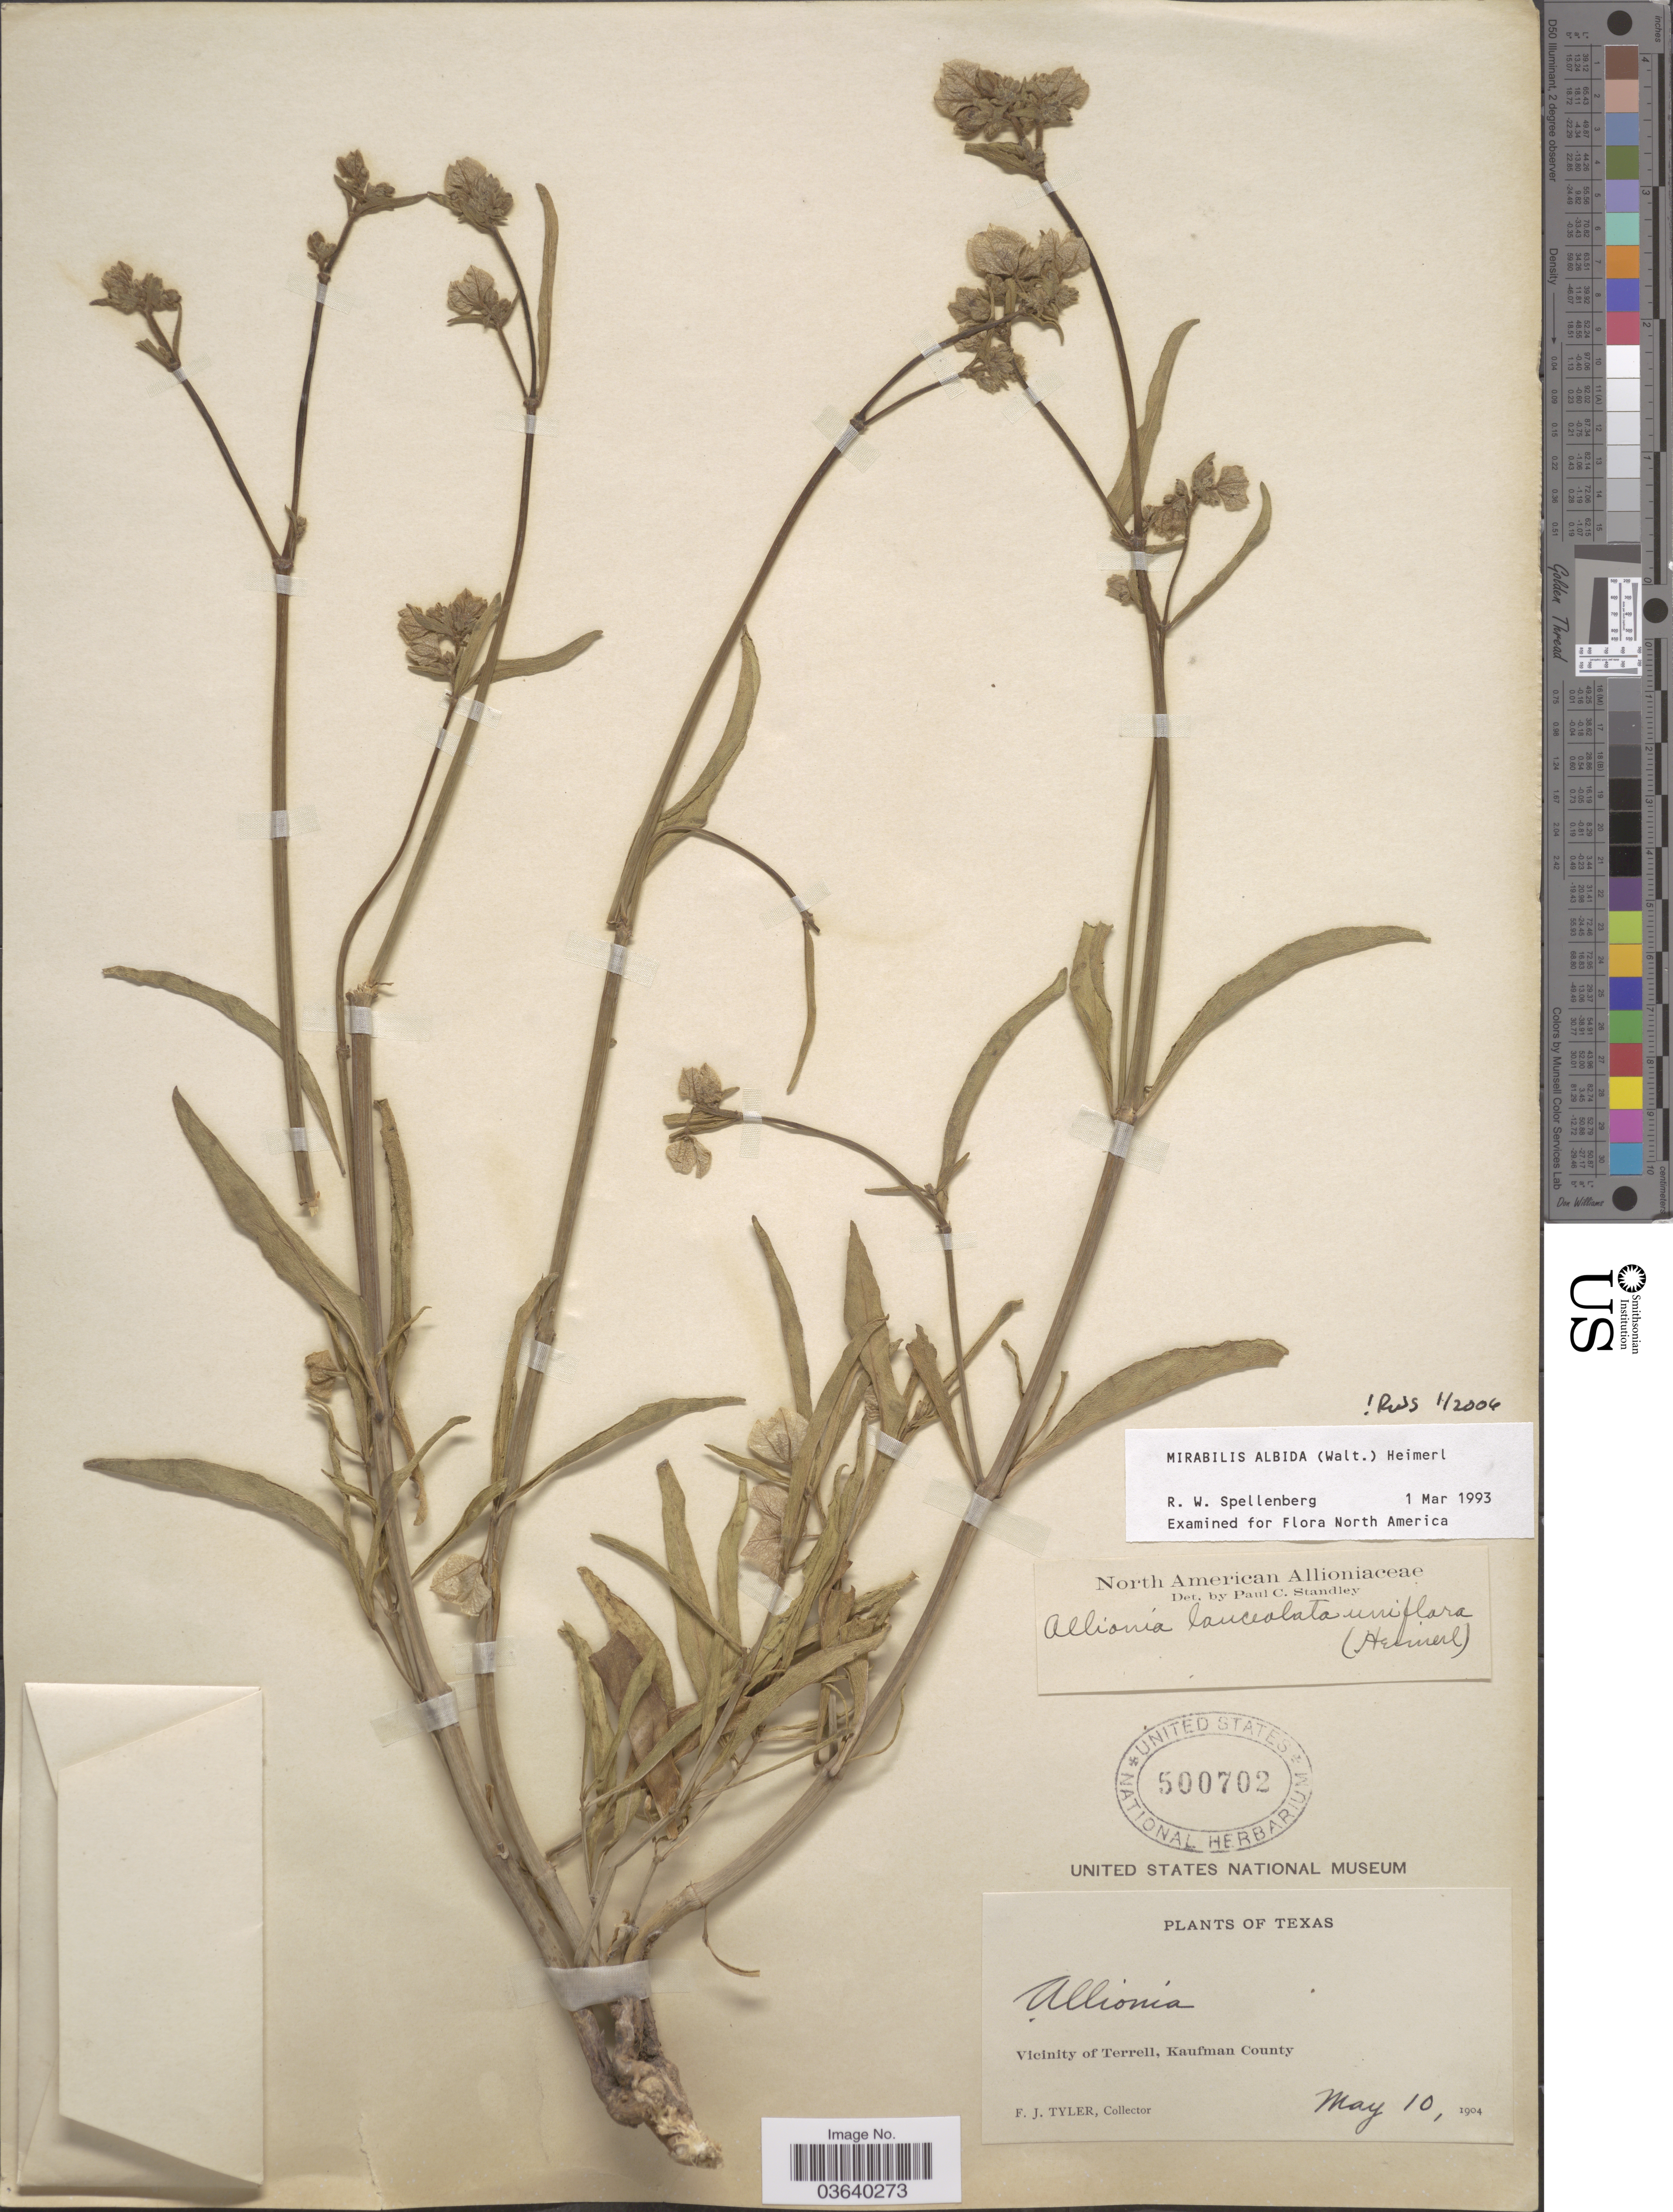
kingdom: Plantae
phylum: Tracheophyta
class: Magnoliopsida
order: Caryophyllales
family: Nyctaginaceae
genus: Mirabilis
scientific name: Mirabilis albida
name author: (Walter) Heimerl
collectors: F. Tyler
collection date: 1904-05-10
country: United States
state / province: Texas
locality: Vicinity of Terrell, Kaufman County.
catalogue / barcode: US 500702